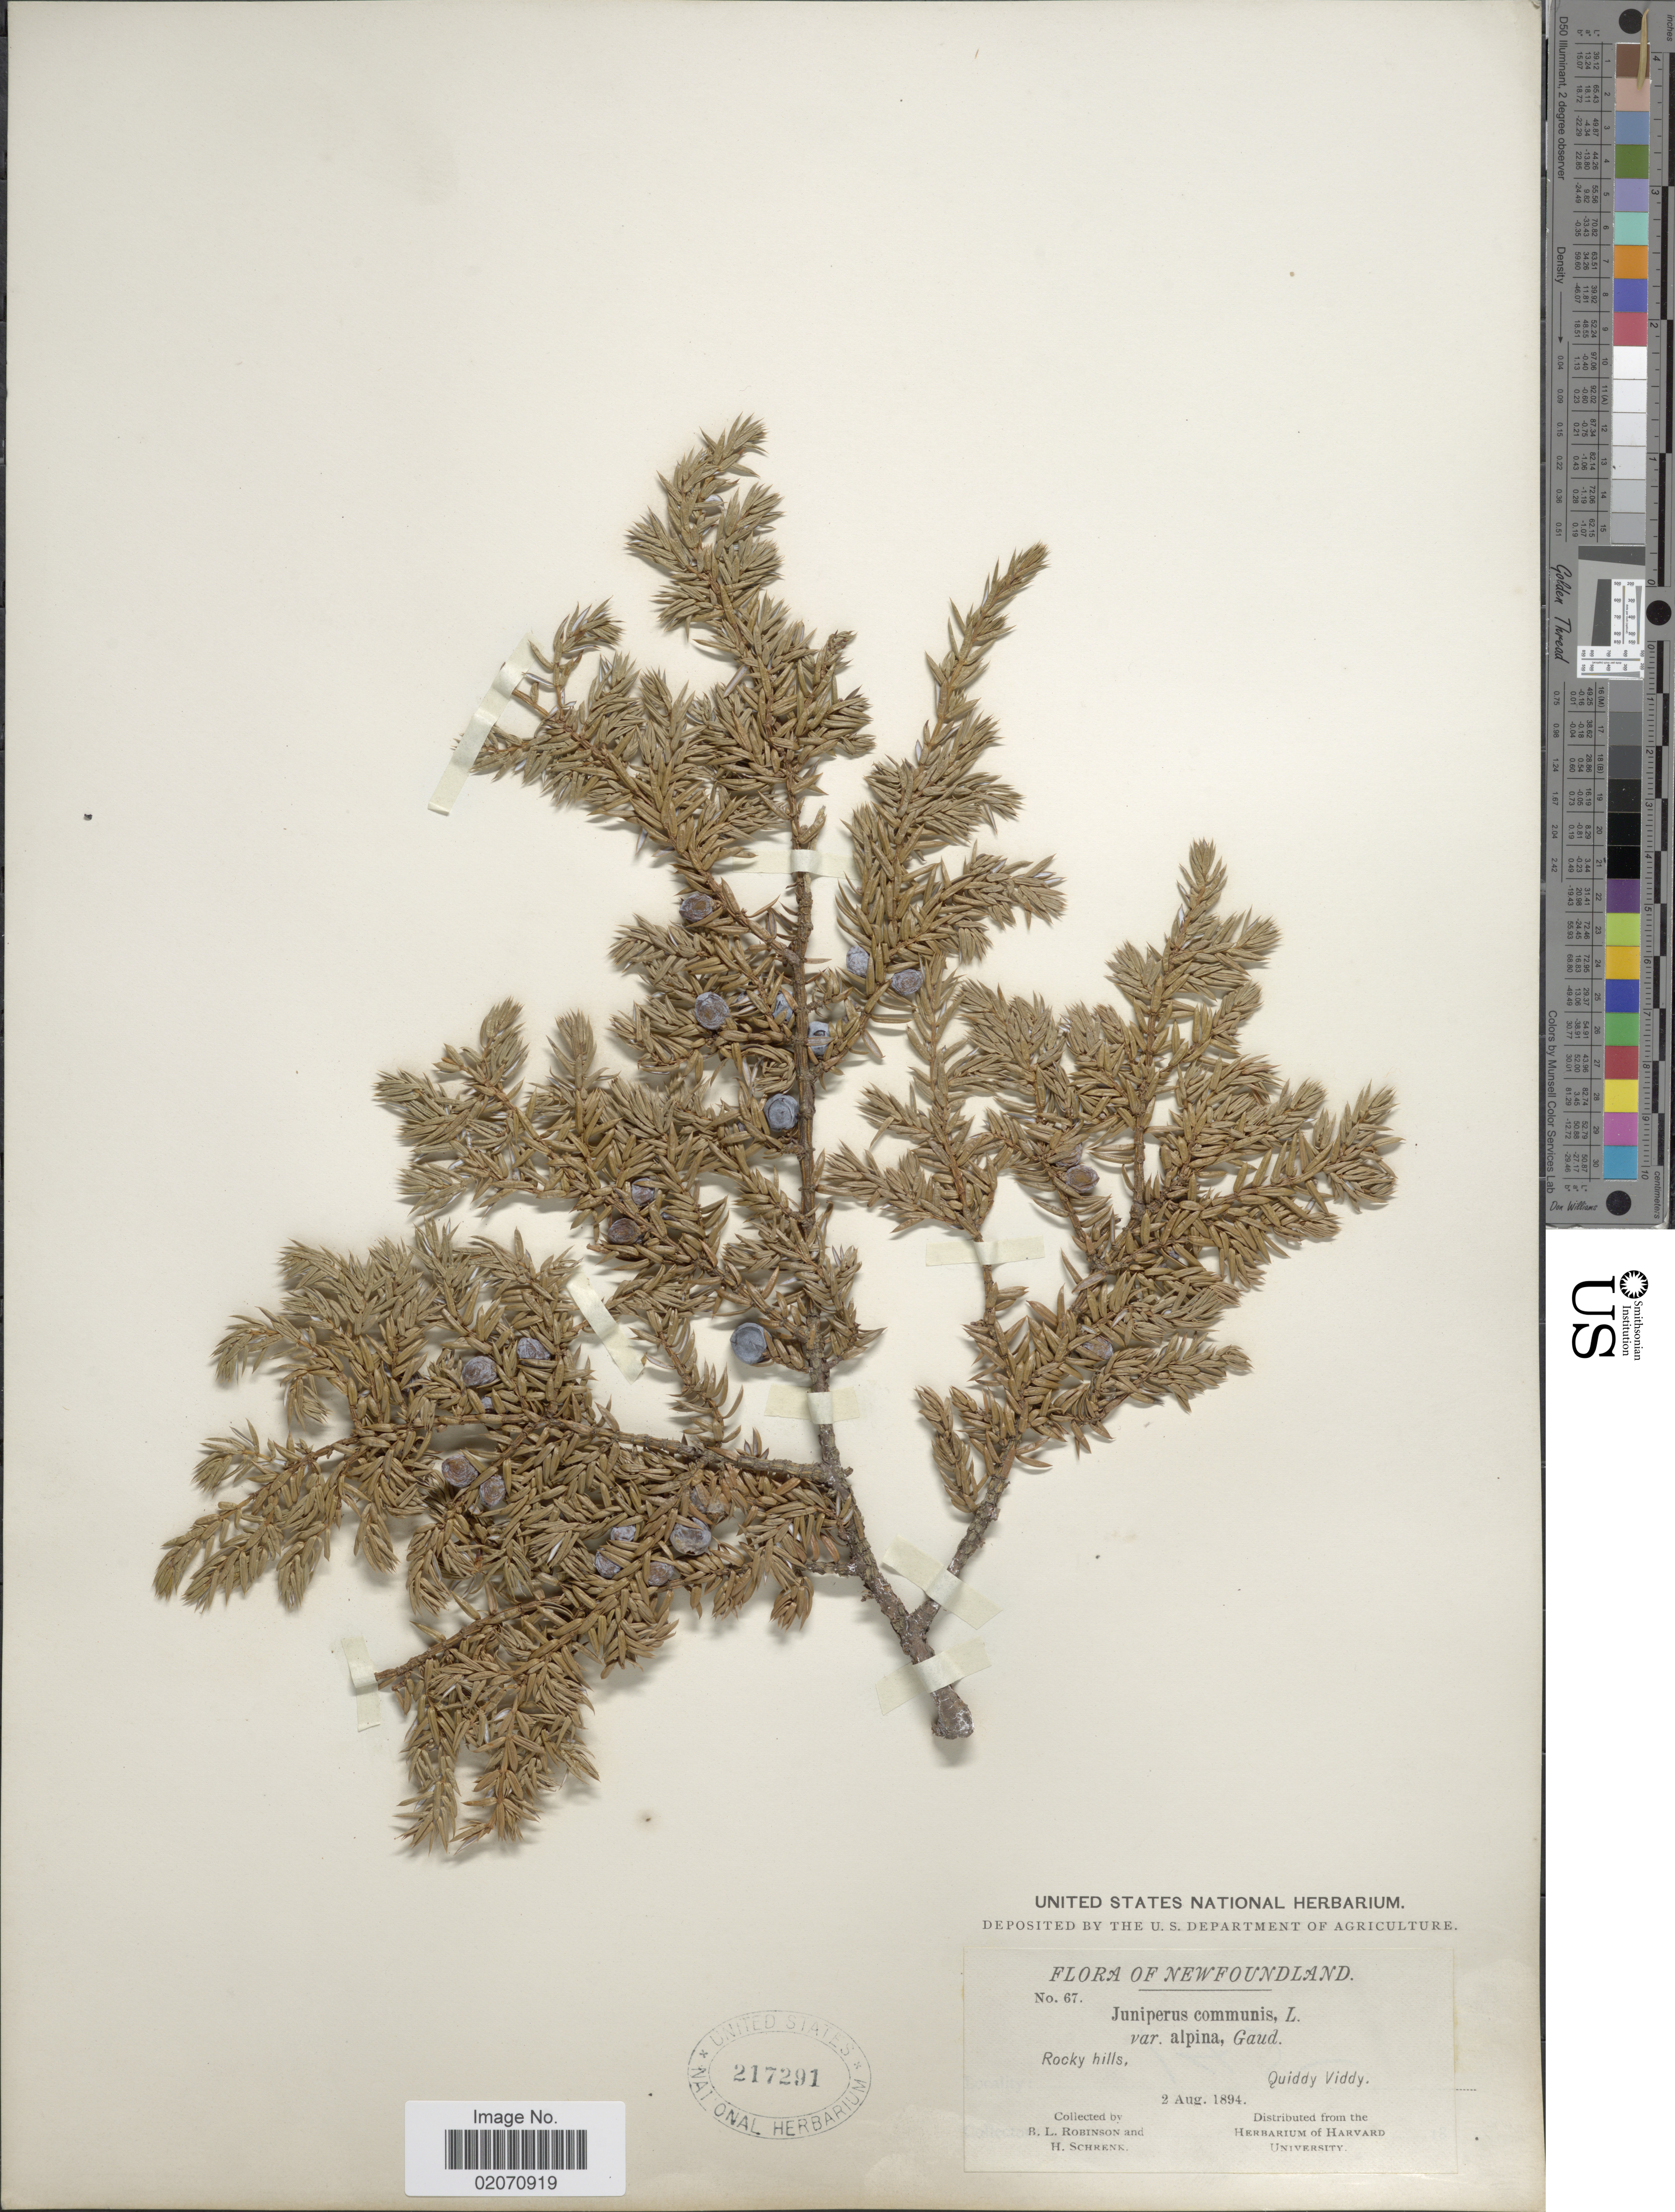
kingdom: Plantae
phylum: Tracheophyta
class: Pinopsida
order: Pinales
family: Cupressaceae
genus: Juniperus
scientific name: Juniperus communis subsp. nana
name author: (Willd.) Syme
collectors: B. L. Robinson & H. v. Schrenk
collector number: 67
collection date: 1894-08-02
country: Canada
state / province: Newfoundland and Labrador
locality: Quiddy Viddy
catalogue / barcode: US 217291